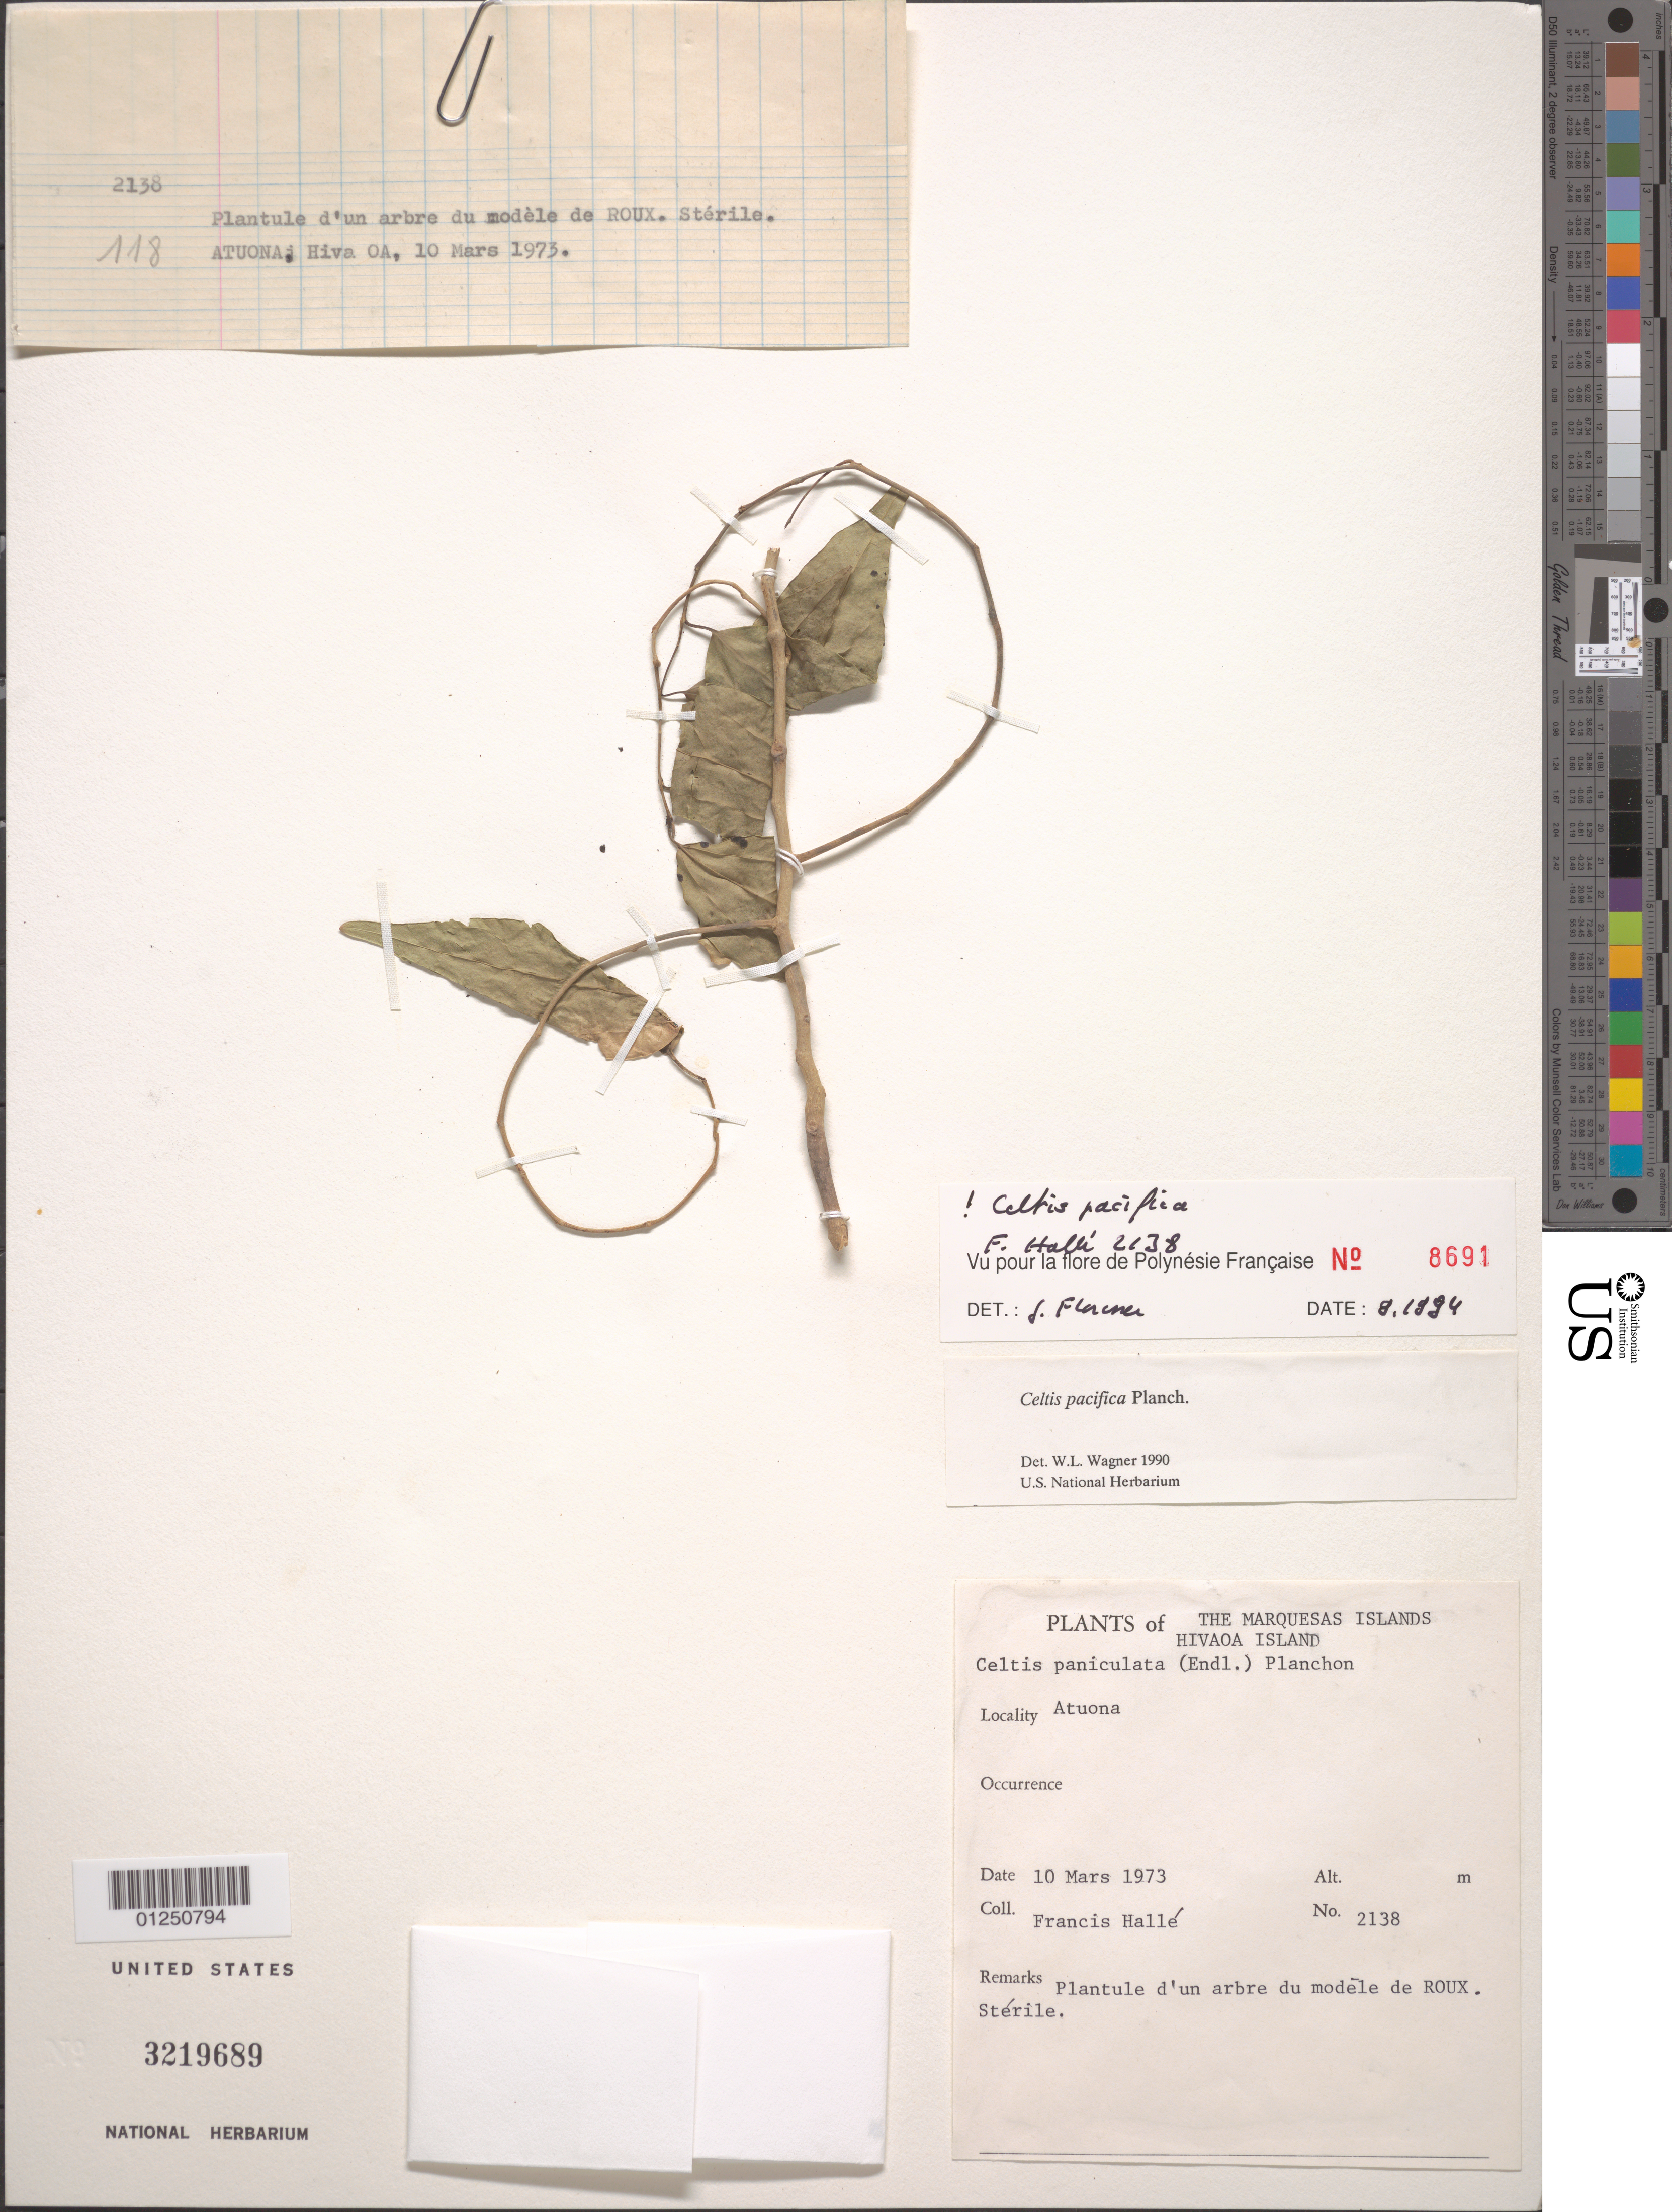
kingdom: Plantae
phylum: Tracheophyta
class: Magnoliopsida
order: Rosales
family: Cannabaceae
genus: Celtis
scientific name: Celtis pacifica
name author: Planch.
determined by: Wagner, W. L., (BOT), Smithsonian Institution - National Museum of Natural History (UNITED STATES)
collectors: F. Hallé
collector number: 2138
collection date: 1973-03-10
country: French Polynesia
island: Hiva Oa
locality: Atuona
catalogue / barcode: US 3219689